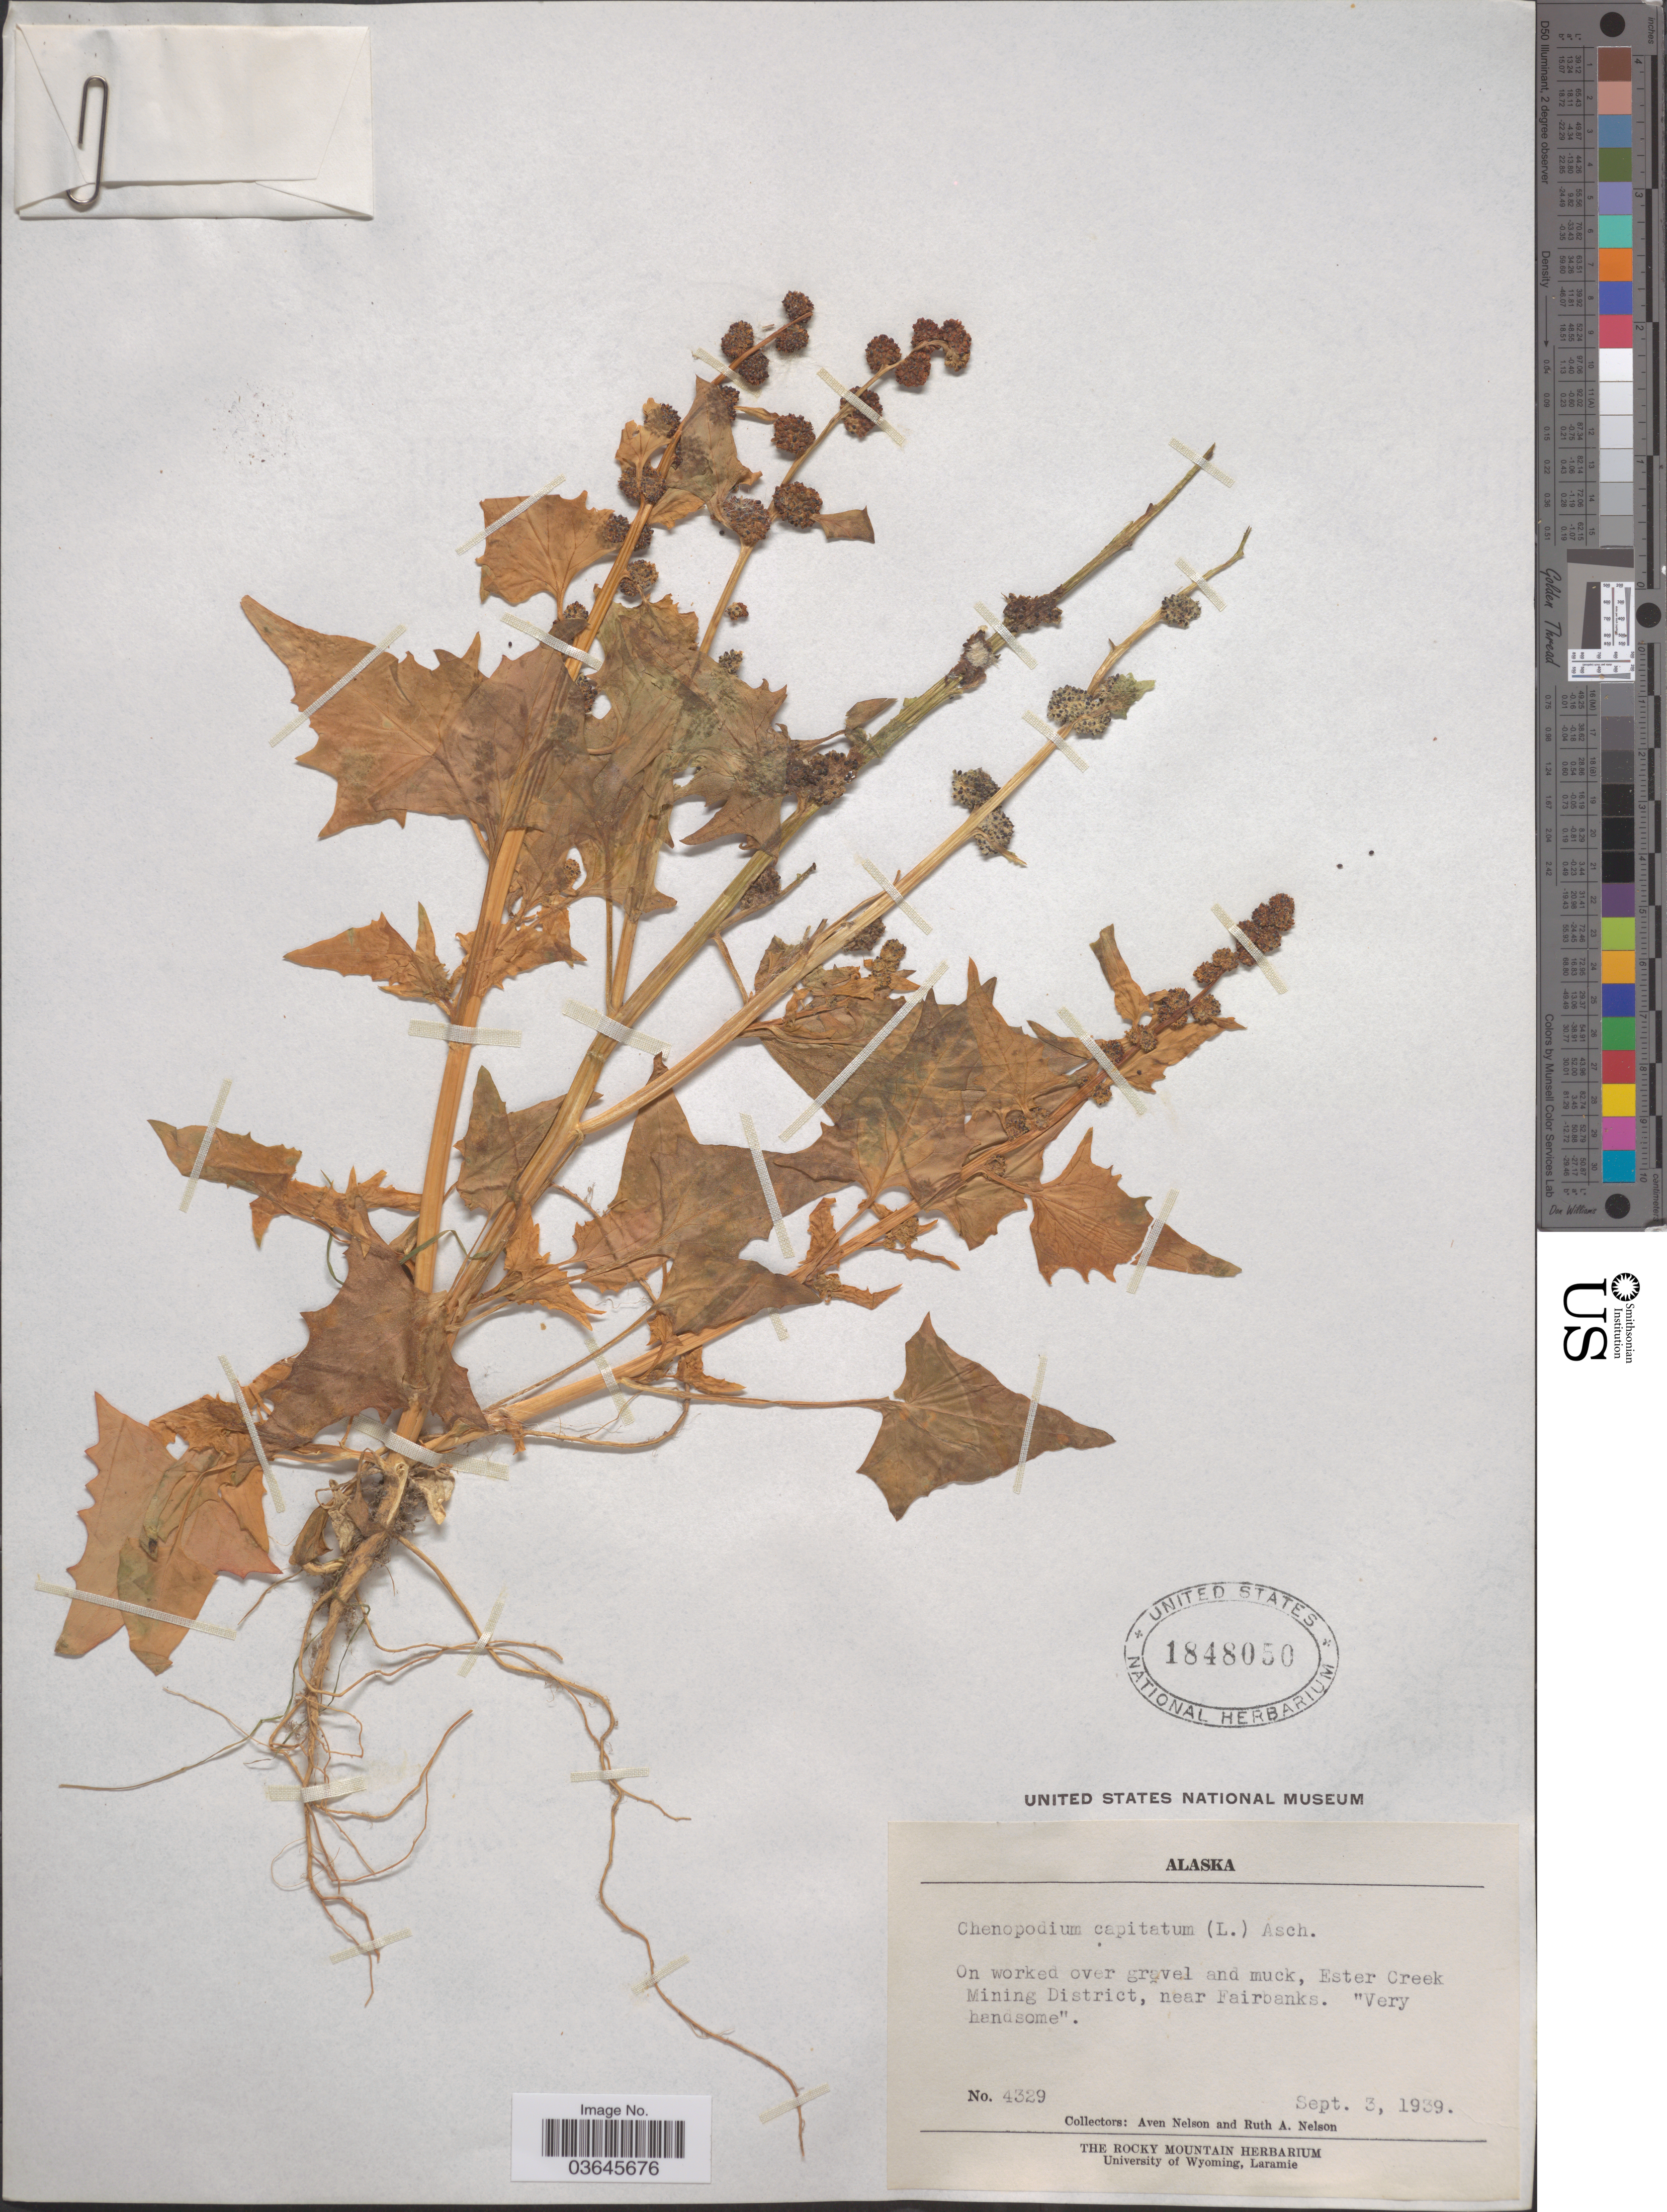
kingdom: Plantae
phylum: Tracheophyta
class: Magnoliopsida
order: Caryophyllales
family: Amaranthaceae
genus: Blitum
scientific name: Blitum capitatum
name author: L.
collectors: A. Nelson & R. A. Nelson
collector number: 4329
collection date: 1939-09-03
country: United States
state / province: Alaska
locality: On worked over gravel and muck, Ester Creek Mining District, near Fairbanks.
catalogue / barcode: US 1848050